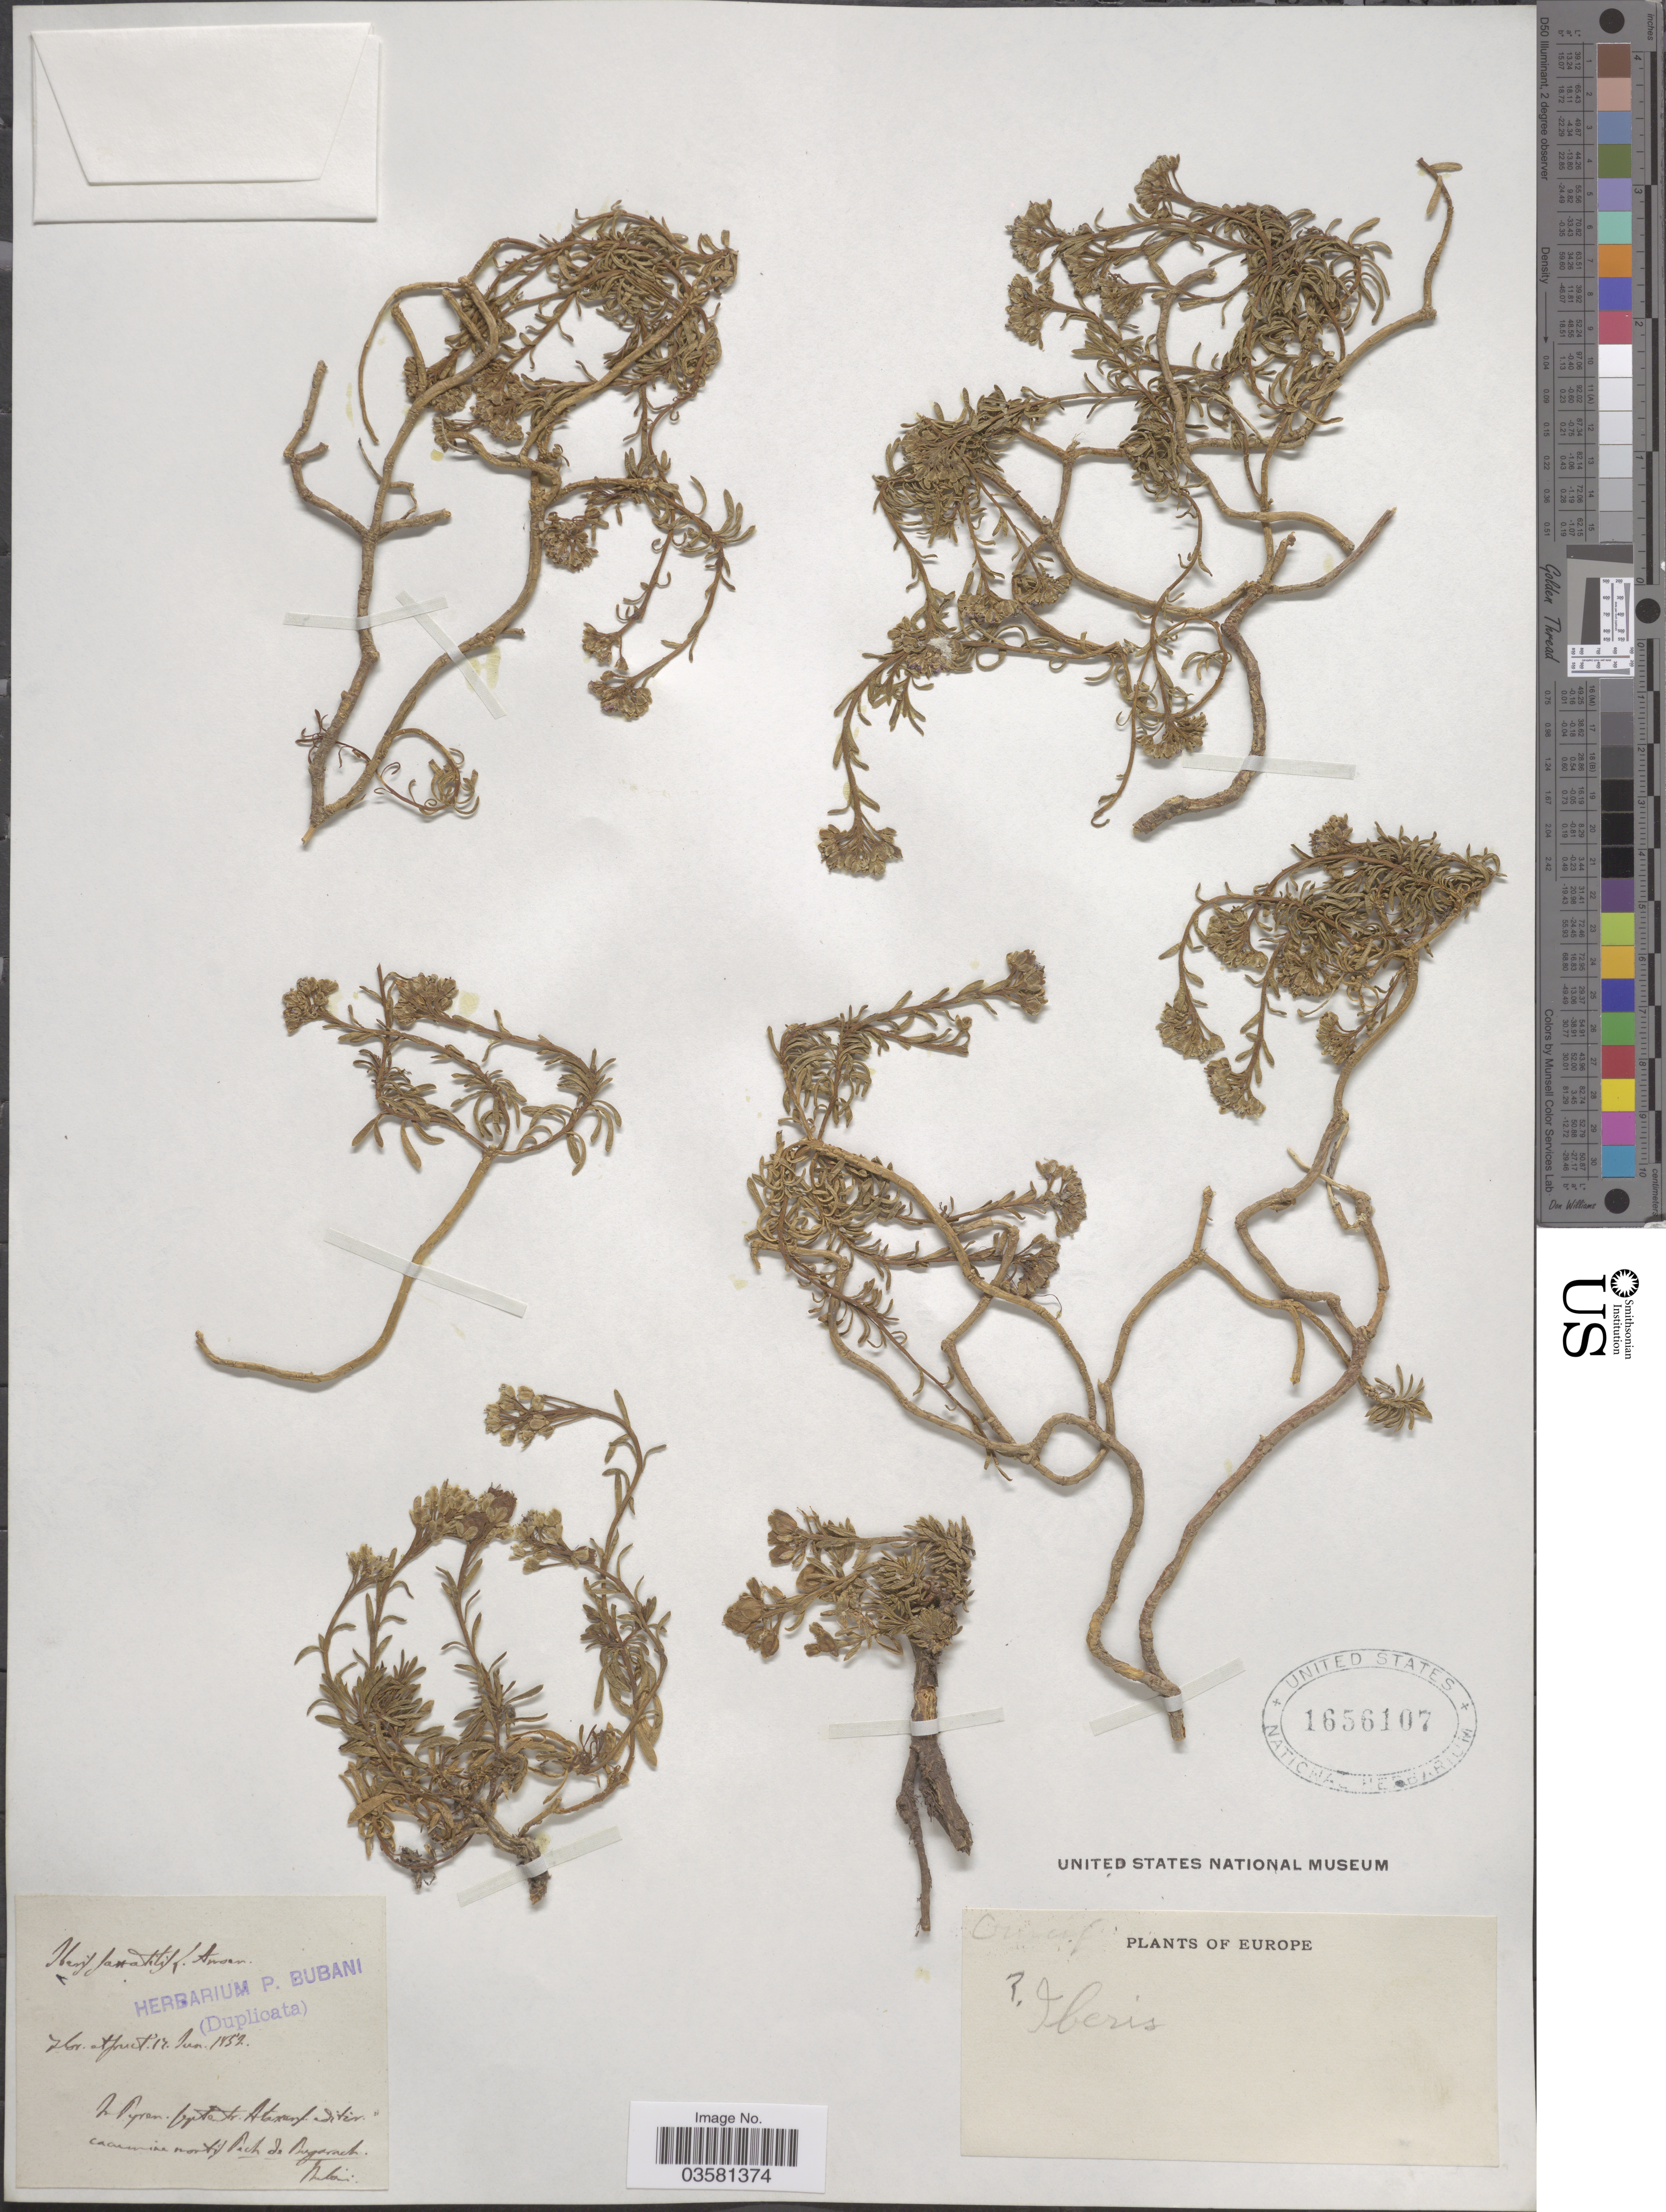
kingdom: Plantae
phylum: Tracheophyta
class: Magnoliopsida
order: Brassicales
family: Brassicaceae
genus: Iberis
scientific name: Iberis saxatilis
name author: L.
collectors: P. Bubani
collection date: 1852-06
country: France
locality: In Pyren. septentr. Antadorf [interpreted] dictir. Caucasus [interpreted] montis Pech de Bugerach. Europe.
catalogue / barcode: US 1656107